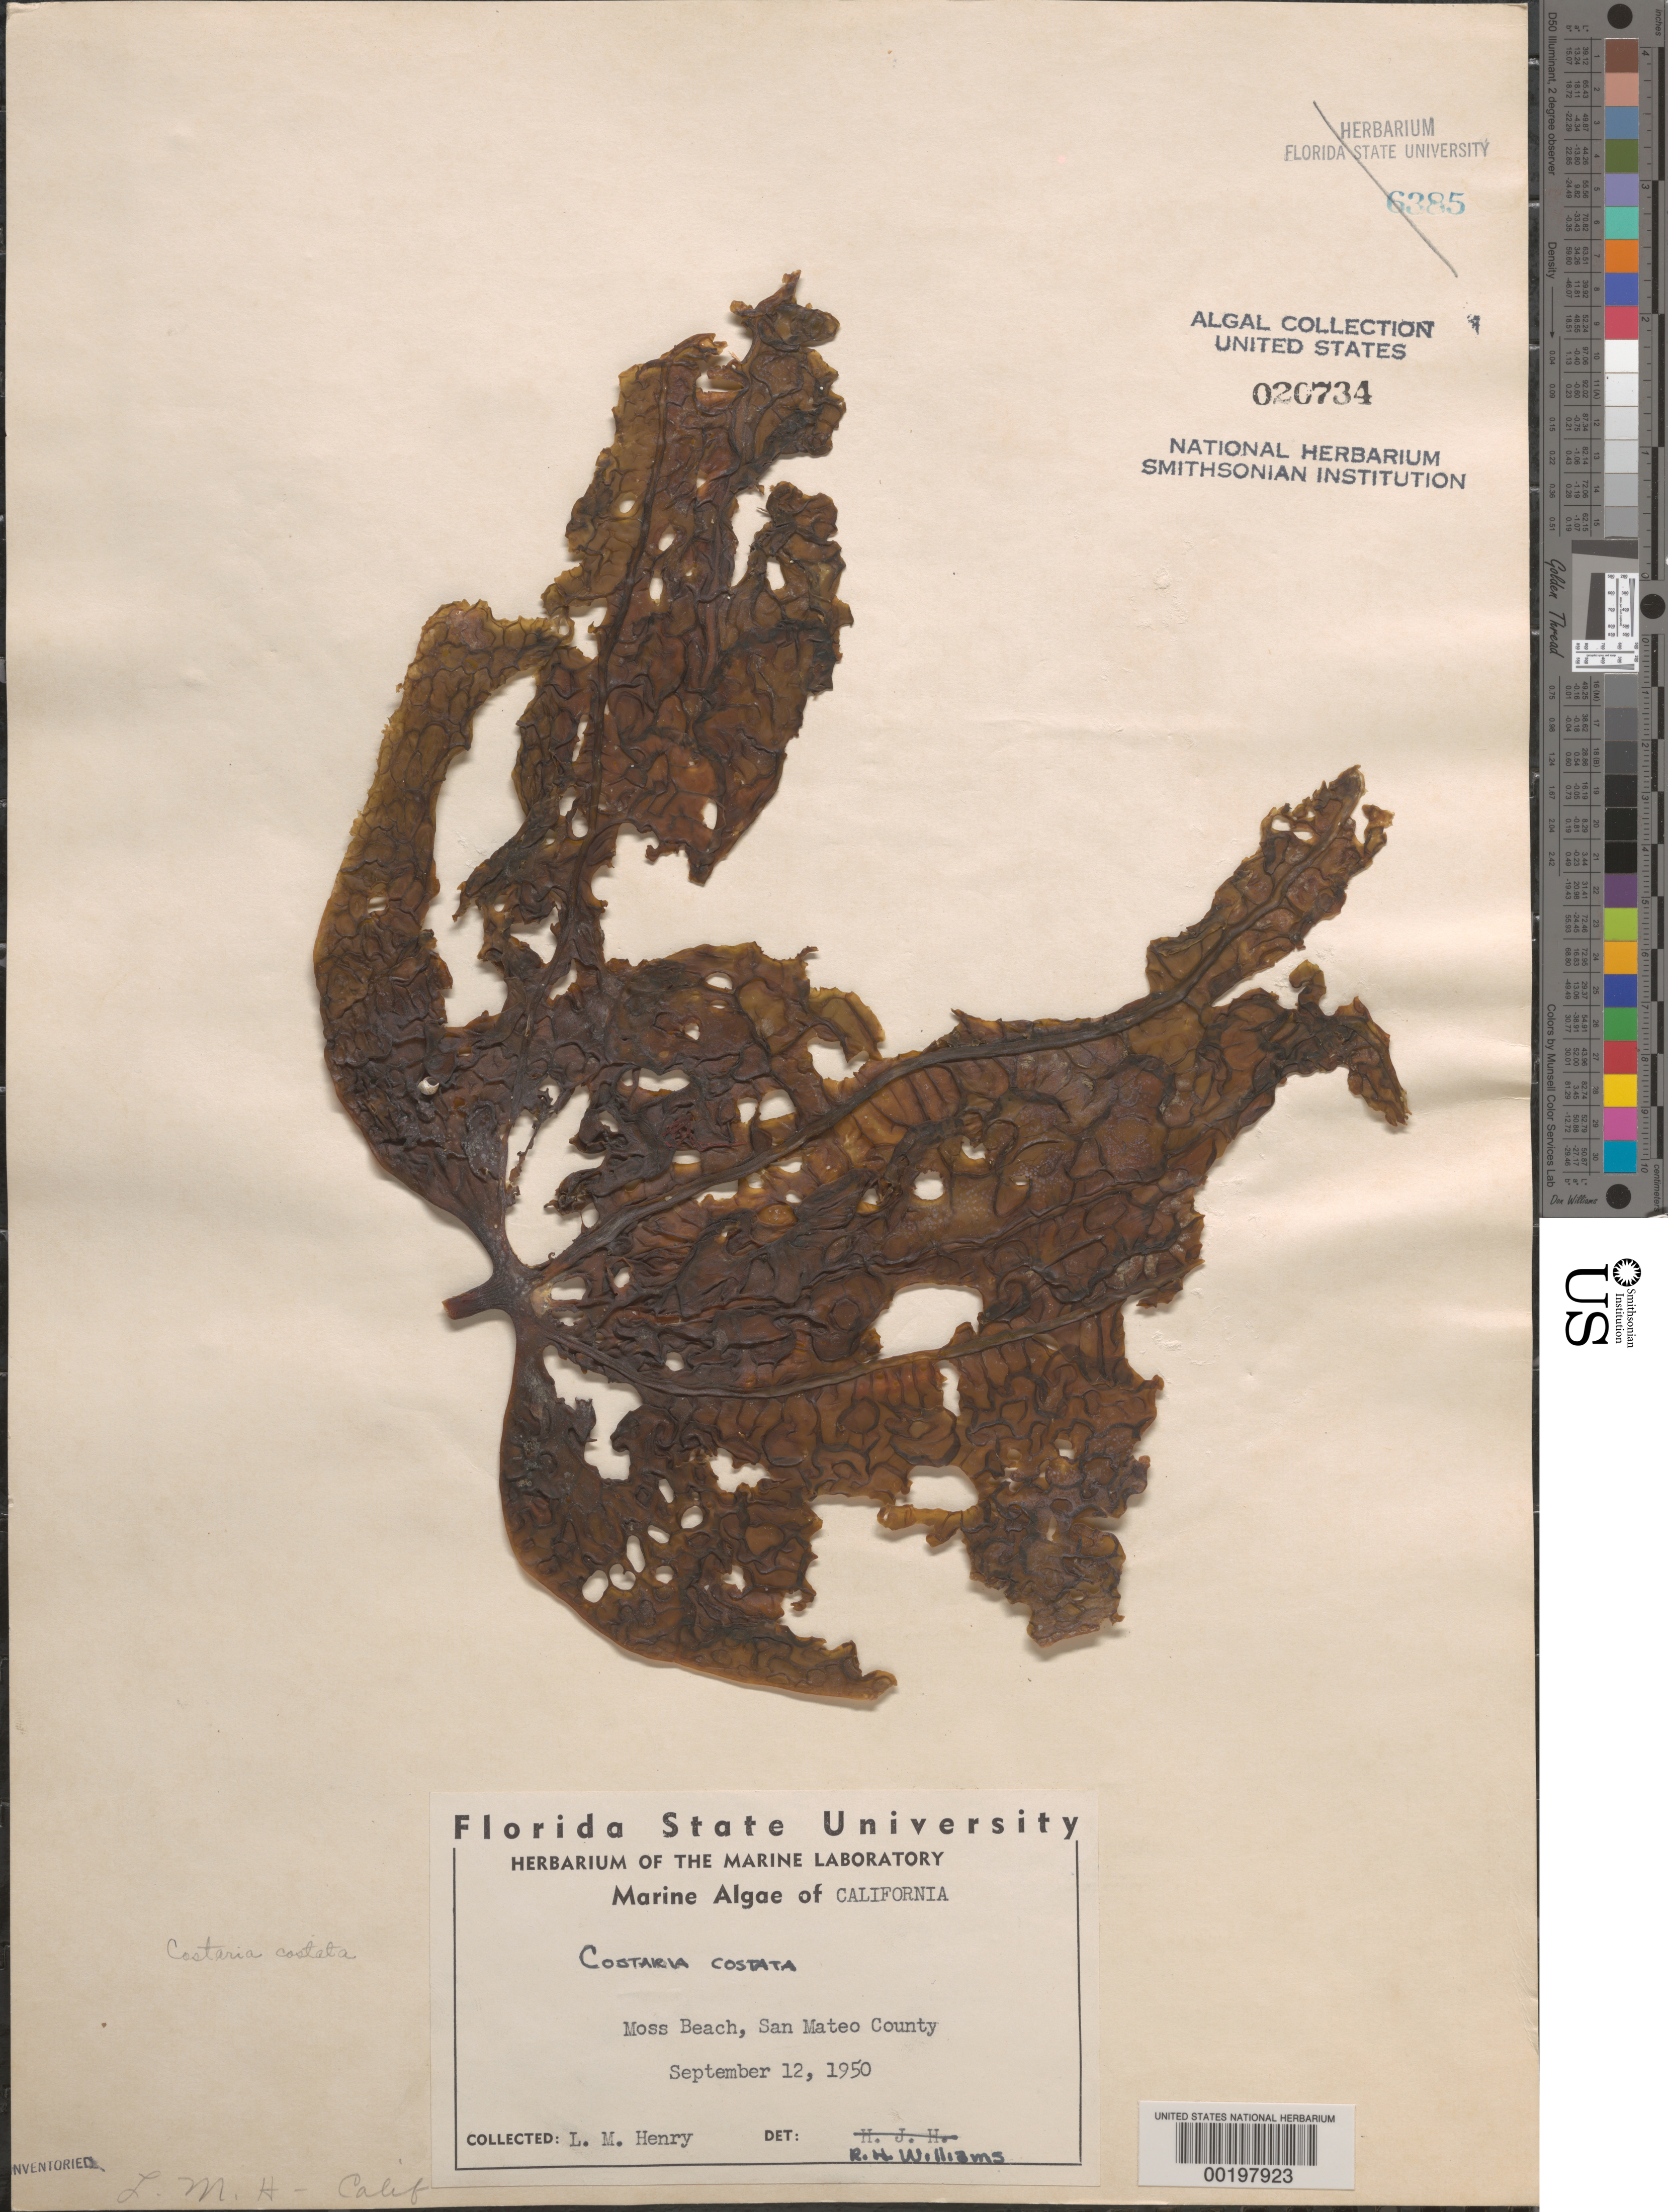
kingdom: Chromista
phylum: Ochrophyta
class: Phaeophyceae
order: Laminariales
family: Costariaceae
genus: Costaria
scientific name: Costaria costata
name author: (C. Agardh) D.A. Saunders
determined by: Williams, R. H.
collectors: L. Henry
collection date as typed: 12 Sep 1950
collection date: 1950-09-12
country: United States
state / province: California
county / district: San Mateo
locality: Moss Beach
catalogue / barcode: US 20734